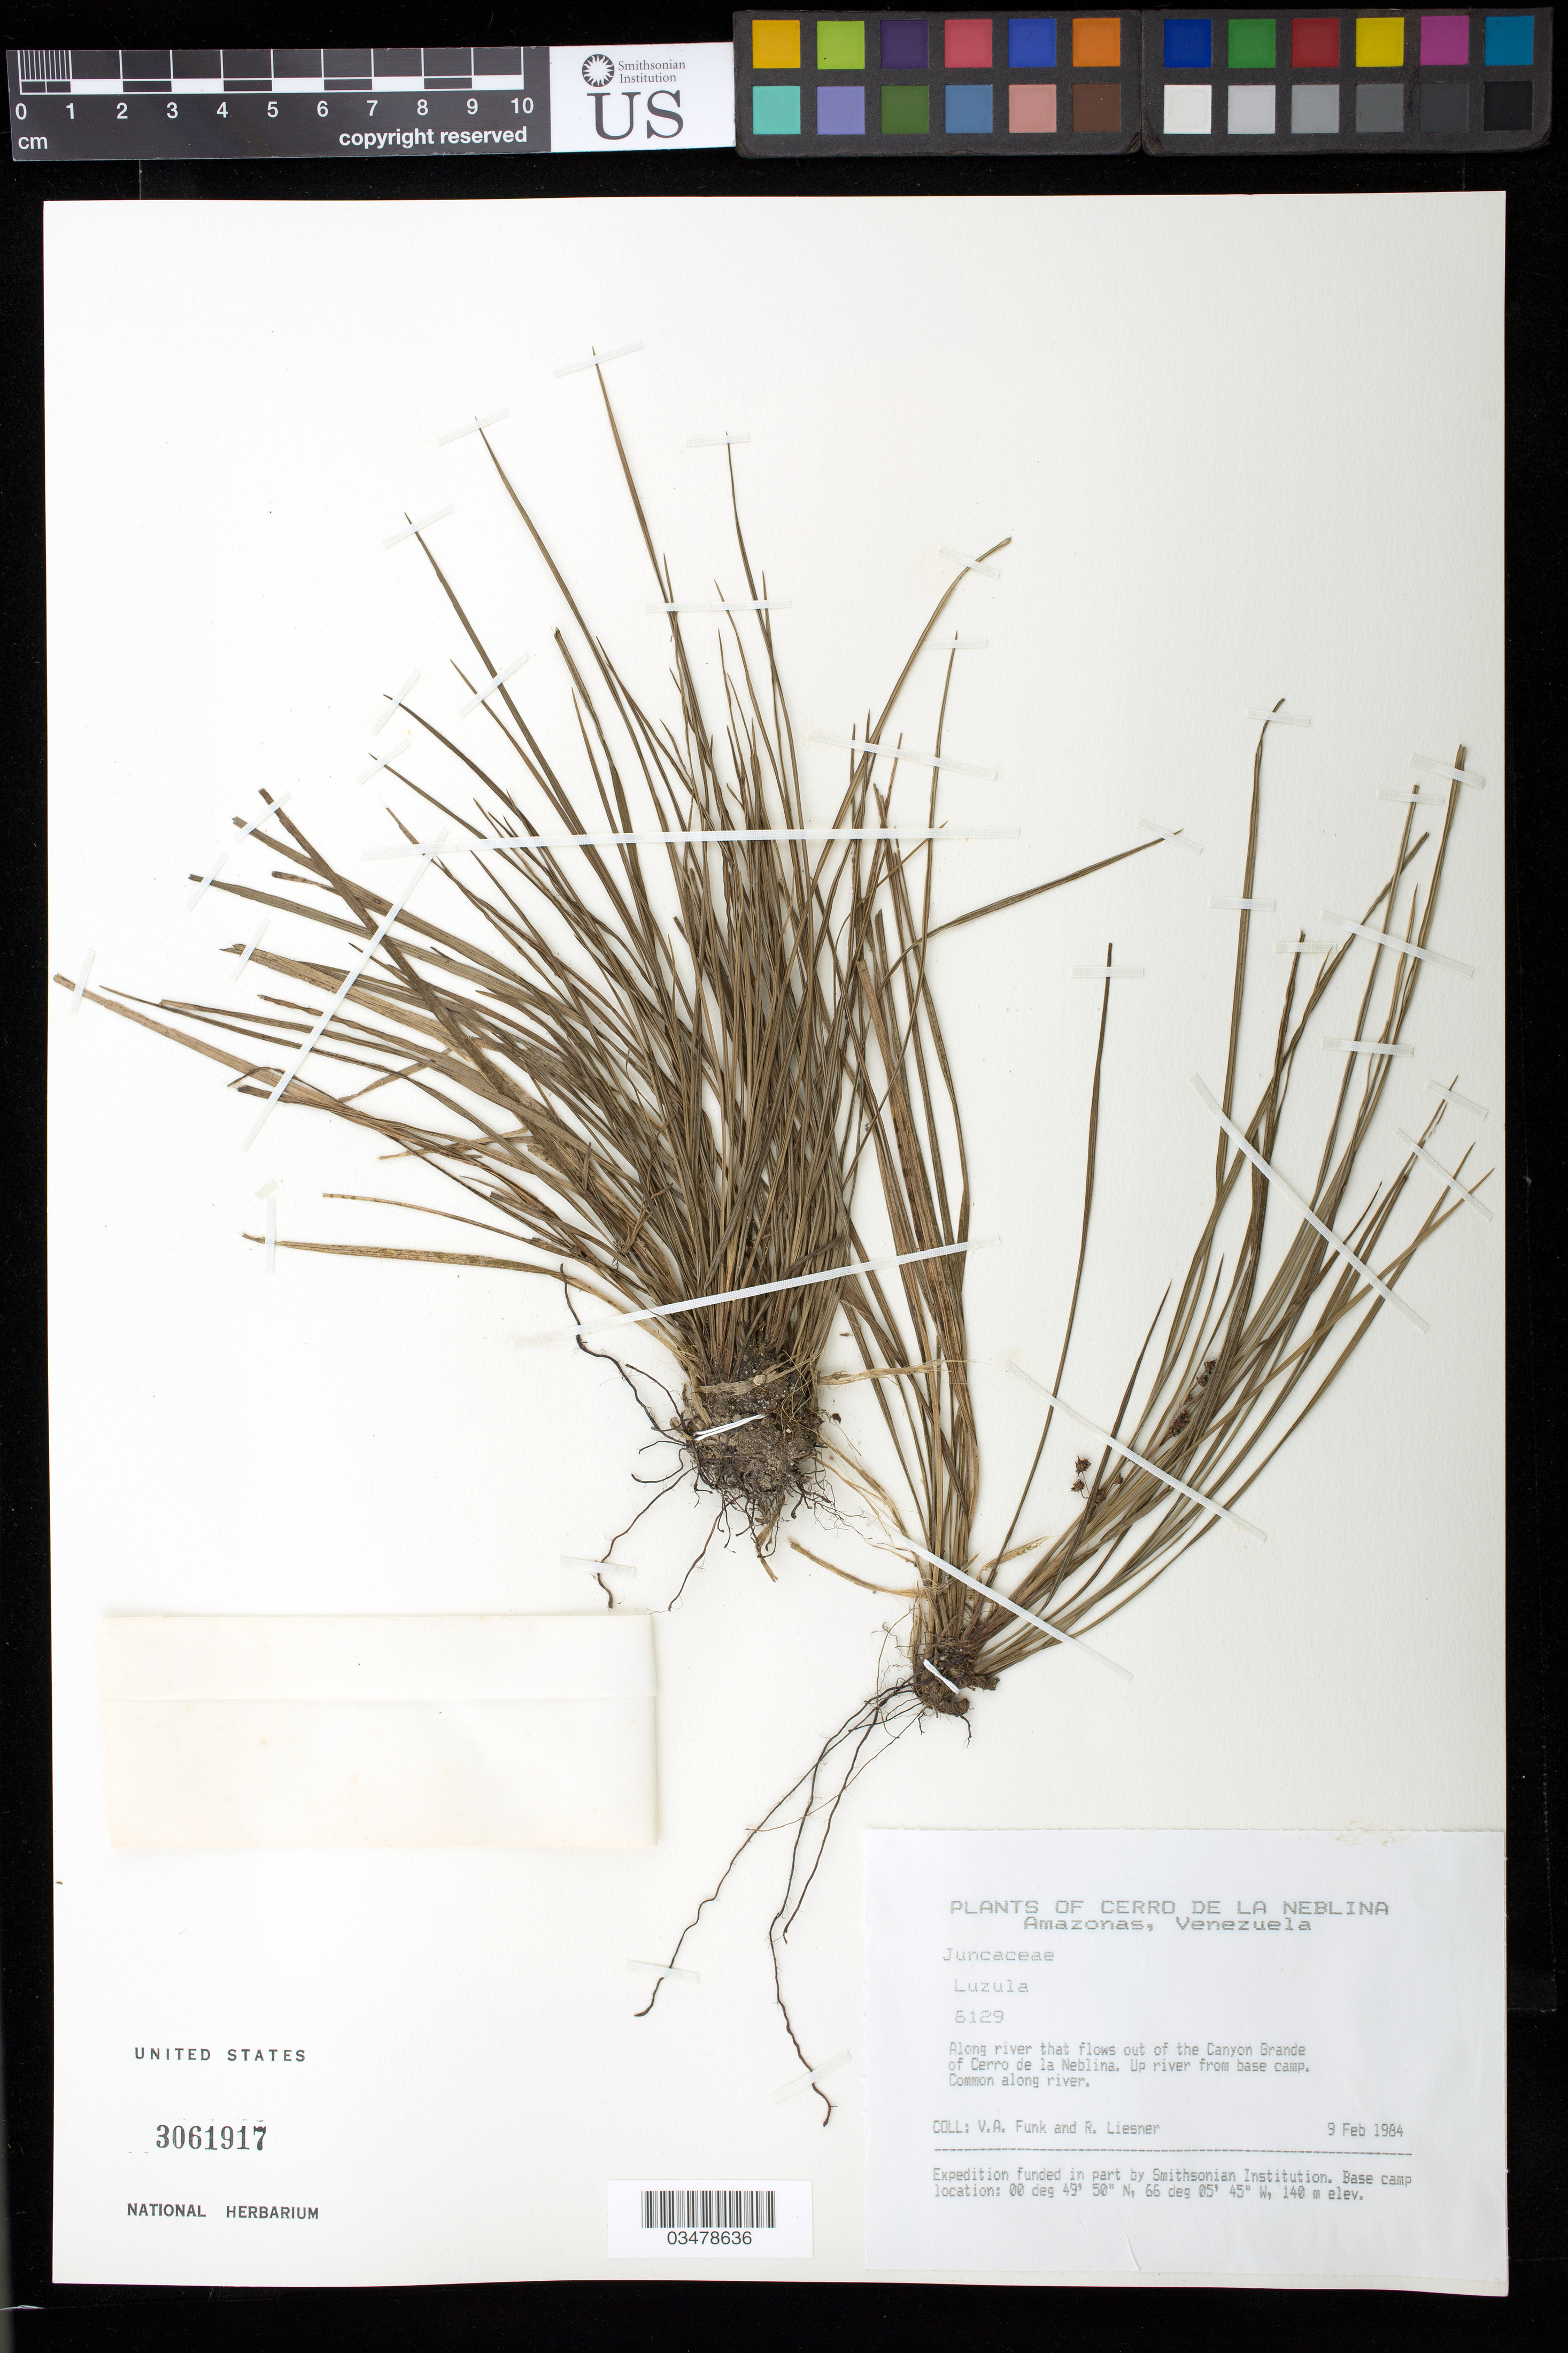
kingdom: Plantae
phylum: Tracheophyta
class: Liliopsida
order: Poales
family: Juncaceae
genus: Luzula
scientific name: Luzula sp.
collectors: V. Funk & R. L. Liesner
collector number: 6129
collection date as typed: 09 Feb 1984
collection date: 1984-02-09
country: Venezuela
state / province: Amazonas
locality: Along river that flows out of the Canyon Grande of Cerro de la Neblina; up river from base camp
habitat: Along river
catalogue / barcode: US 3061917